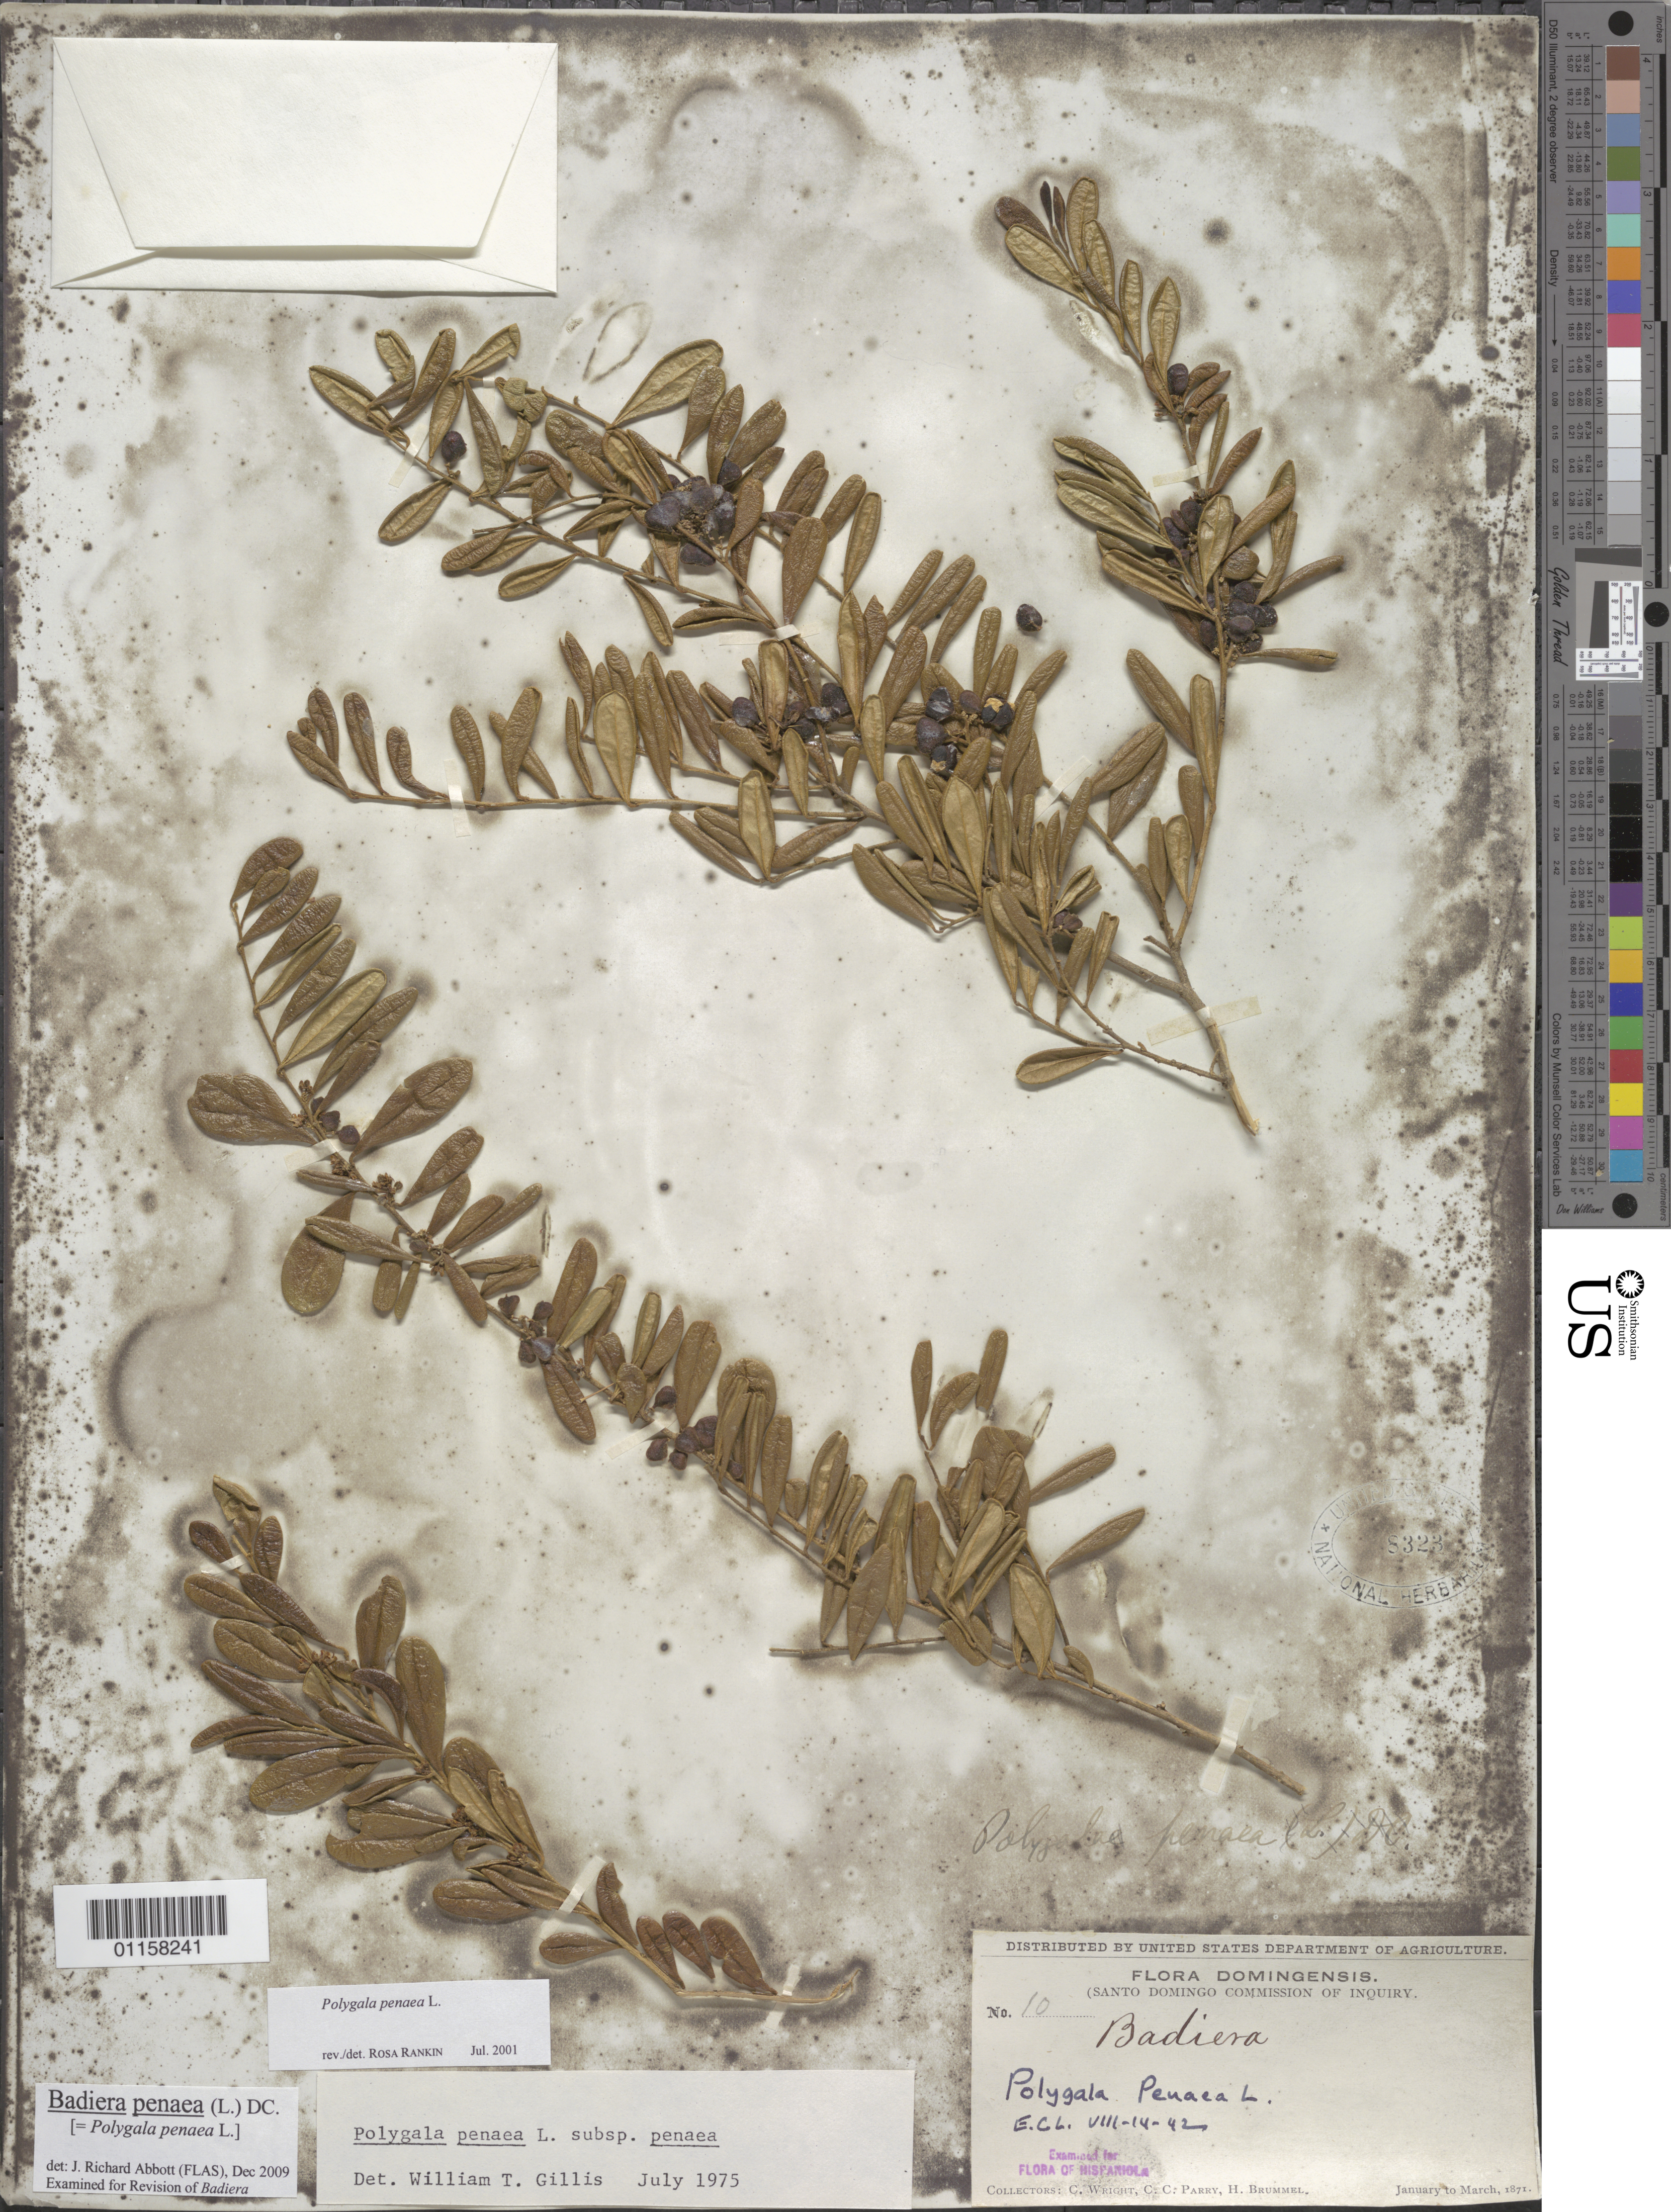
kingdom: Plantae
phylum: Tracheophyta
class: Magnoliopsida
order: Fabales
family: Polygalaceae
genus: Badiera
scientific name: Badiera penaea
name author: (L.) DC.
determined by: Abbott, J. R., (FLAS)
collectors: C. Wright, C. C. Parry & H. Brummel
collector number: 10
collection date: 1871-01/1871-03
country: Dominican Republic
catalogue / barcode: US 8323